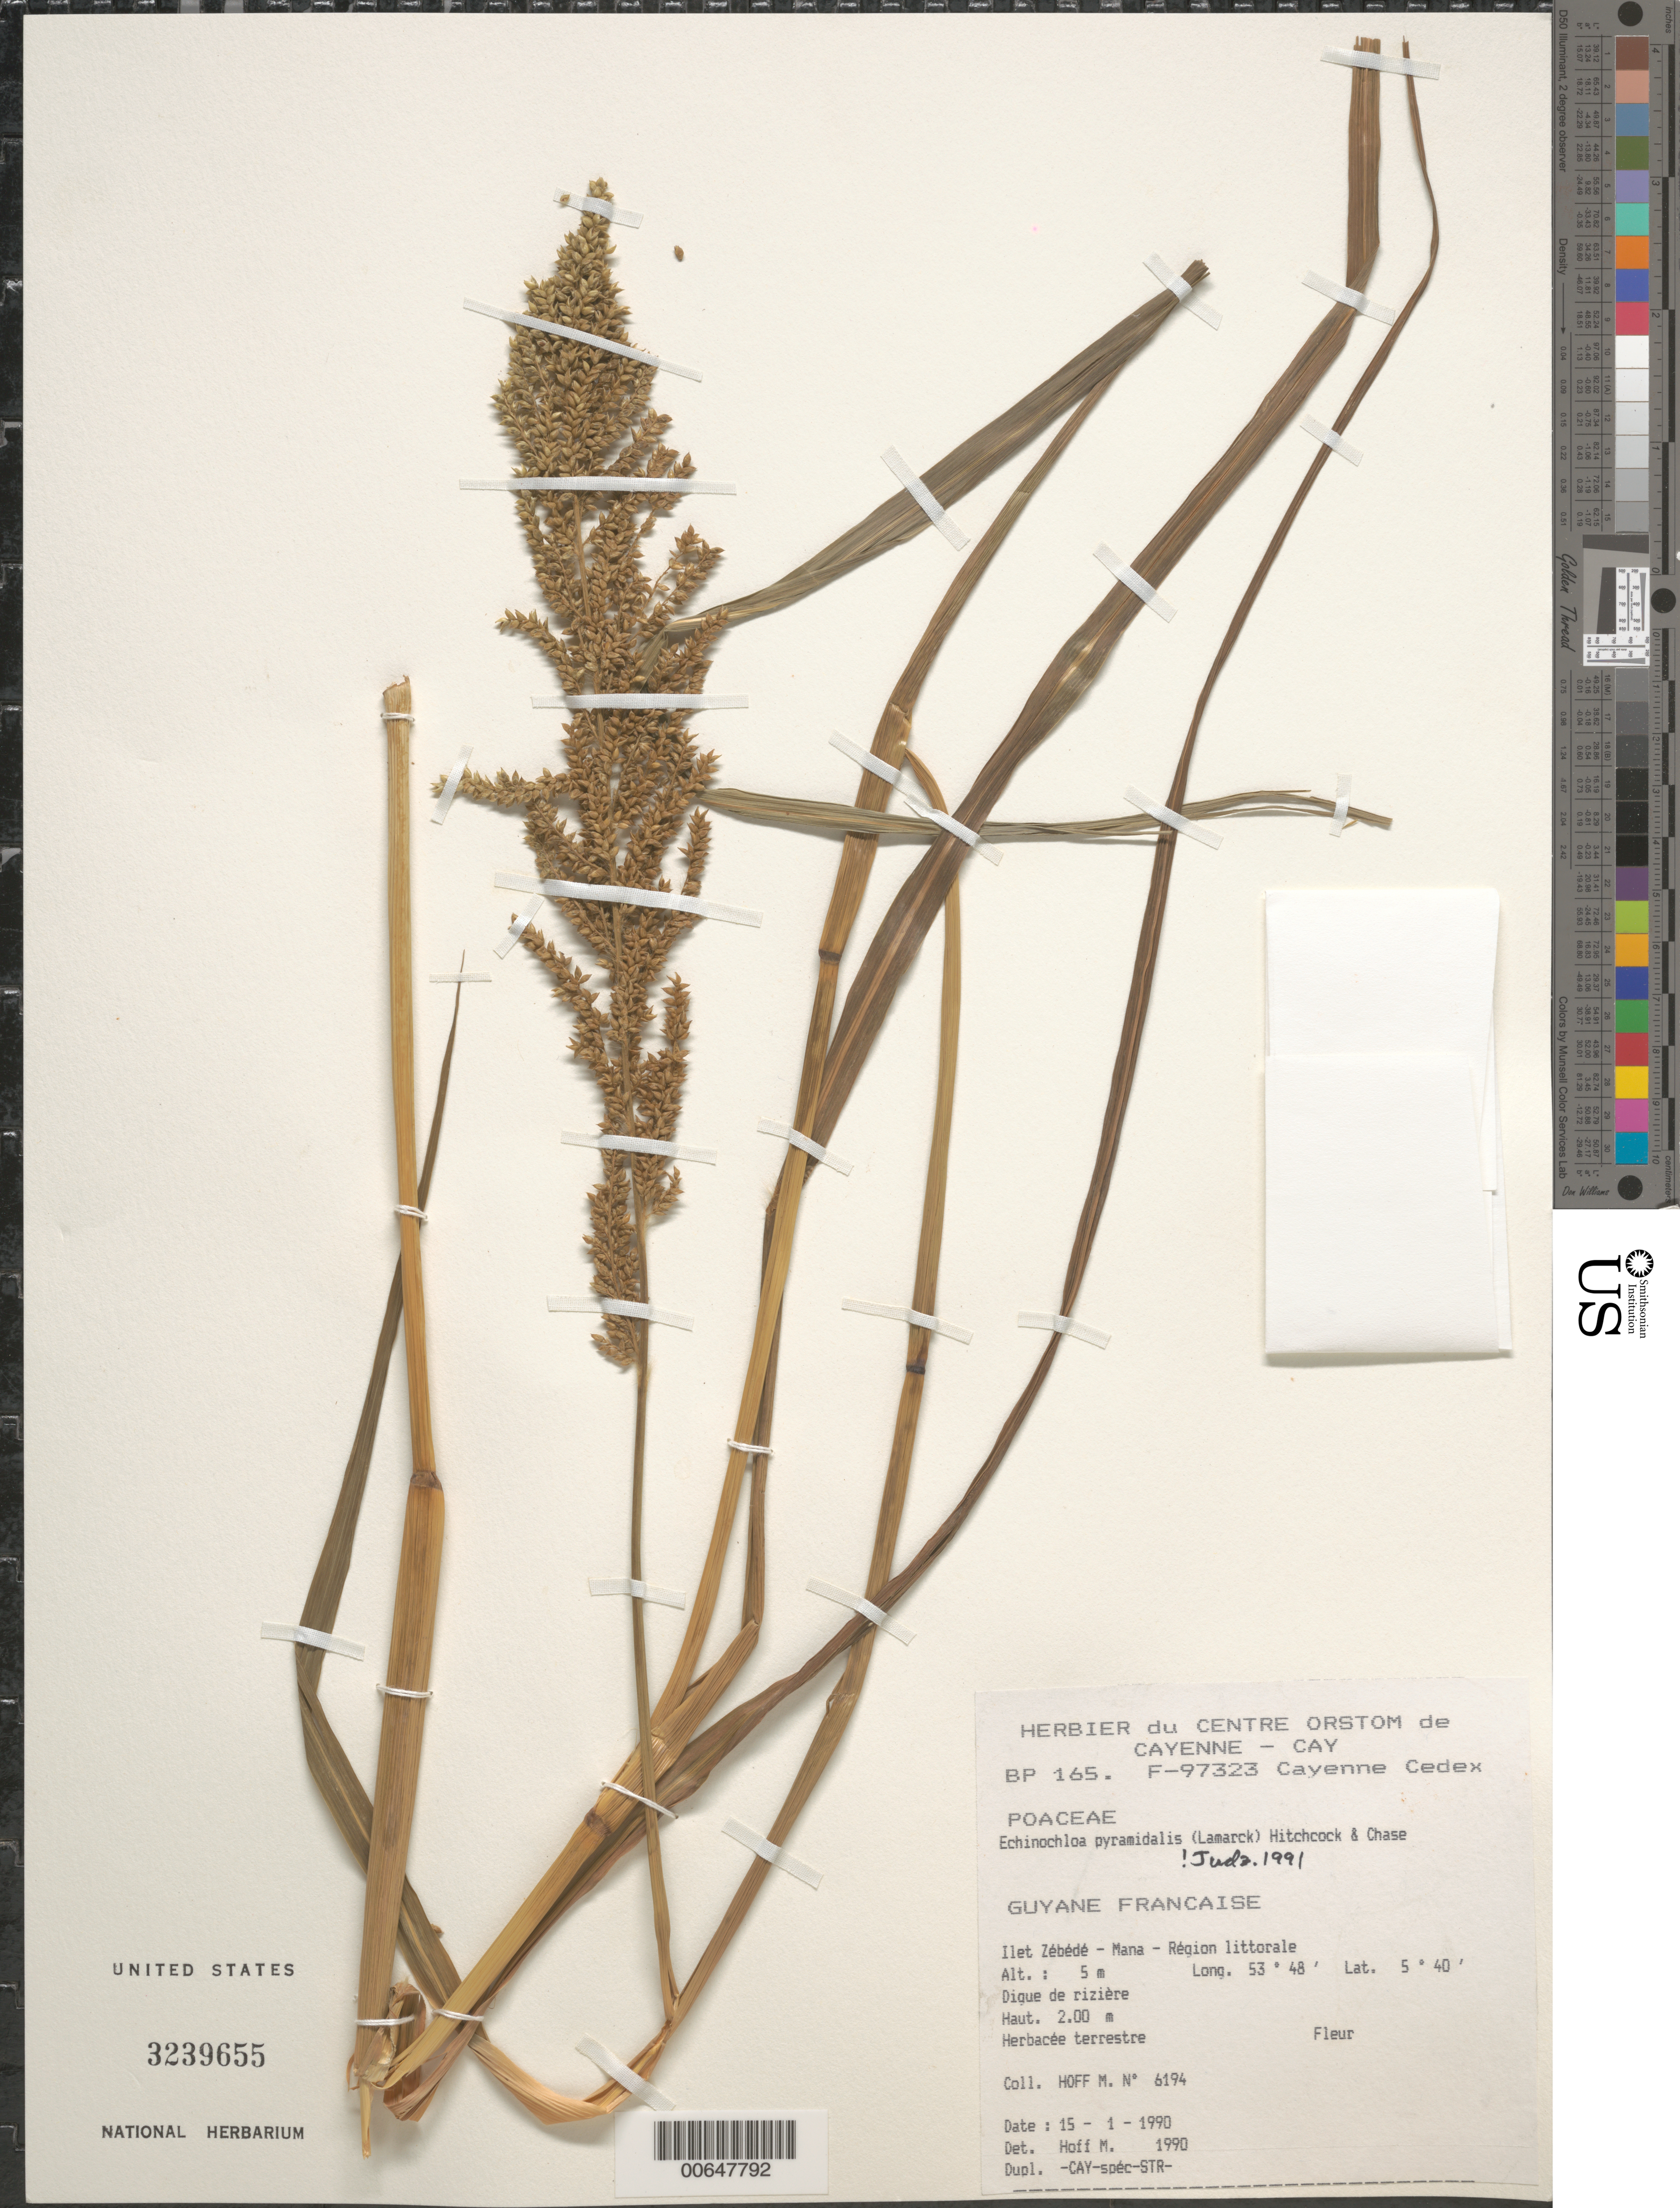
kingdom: Plantae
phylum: Tracheophyta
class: Liliopsida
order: Poales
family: Poaceae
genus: Echinochloa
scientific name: Echinochloa pyramidalis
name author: (Lam.) Hitchc. & Chase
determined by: Judziewicz, E. J.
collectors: M. Hoff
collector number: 6194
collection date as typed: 15-Jan-90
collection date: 1990-01-15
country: French Guiana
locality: Ilet Zébédé, Mana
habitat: Dique de riziere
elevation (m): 5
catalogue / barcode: US 3239655-2